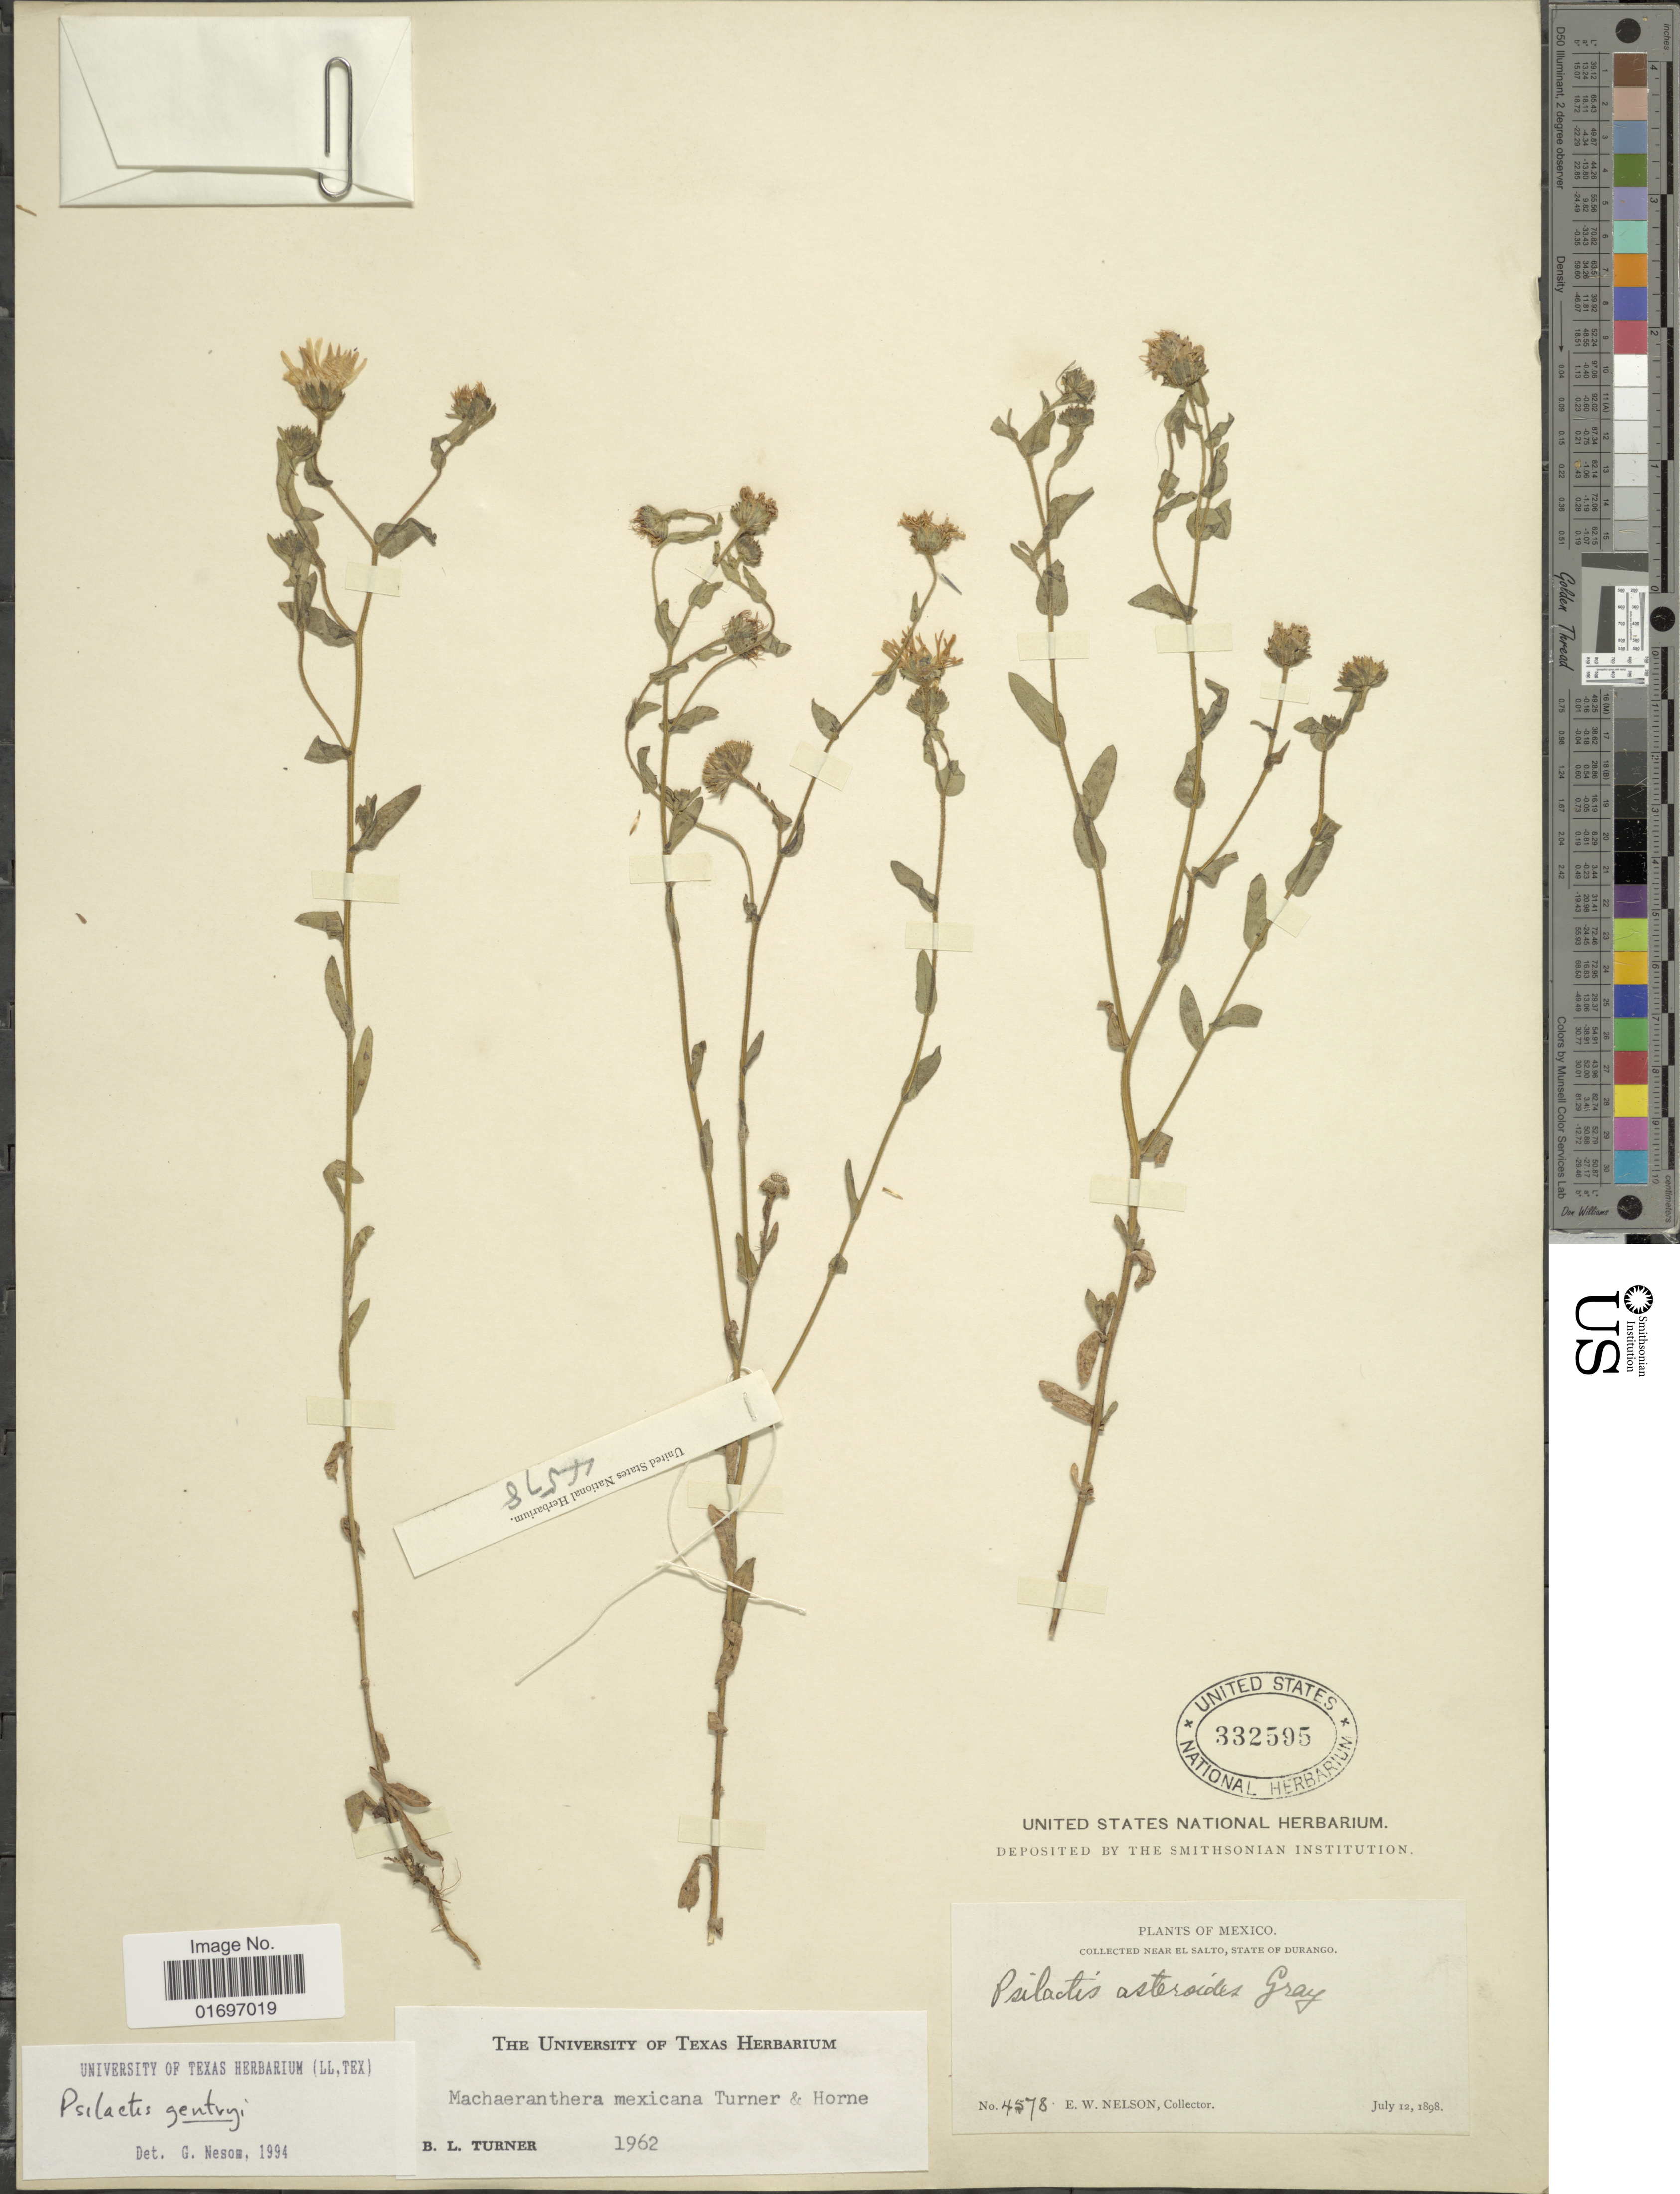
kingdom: Plantae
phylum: Tracheophyta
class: Magnoliopsida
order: Asterales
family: Asteraceae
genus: Psilactis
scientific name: Psilactis gentryi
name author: (Standl.) Morgan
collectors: E. W. Nelson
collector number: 4578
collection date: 1898-07-12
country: Mexico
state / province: Durango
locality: Mexico. Near El Salto, State of Durango.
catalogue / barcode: US 332595